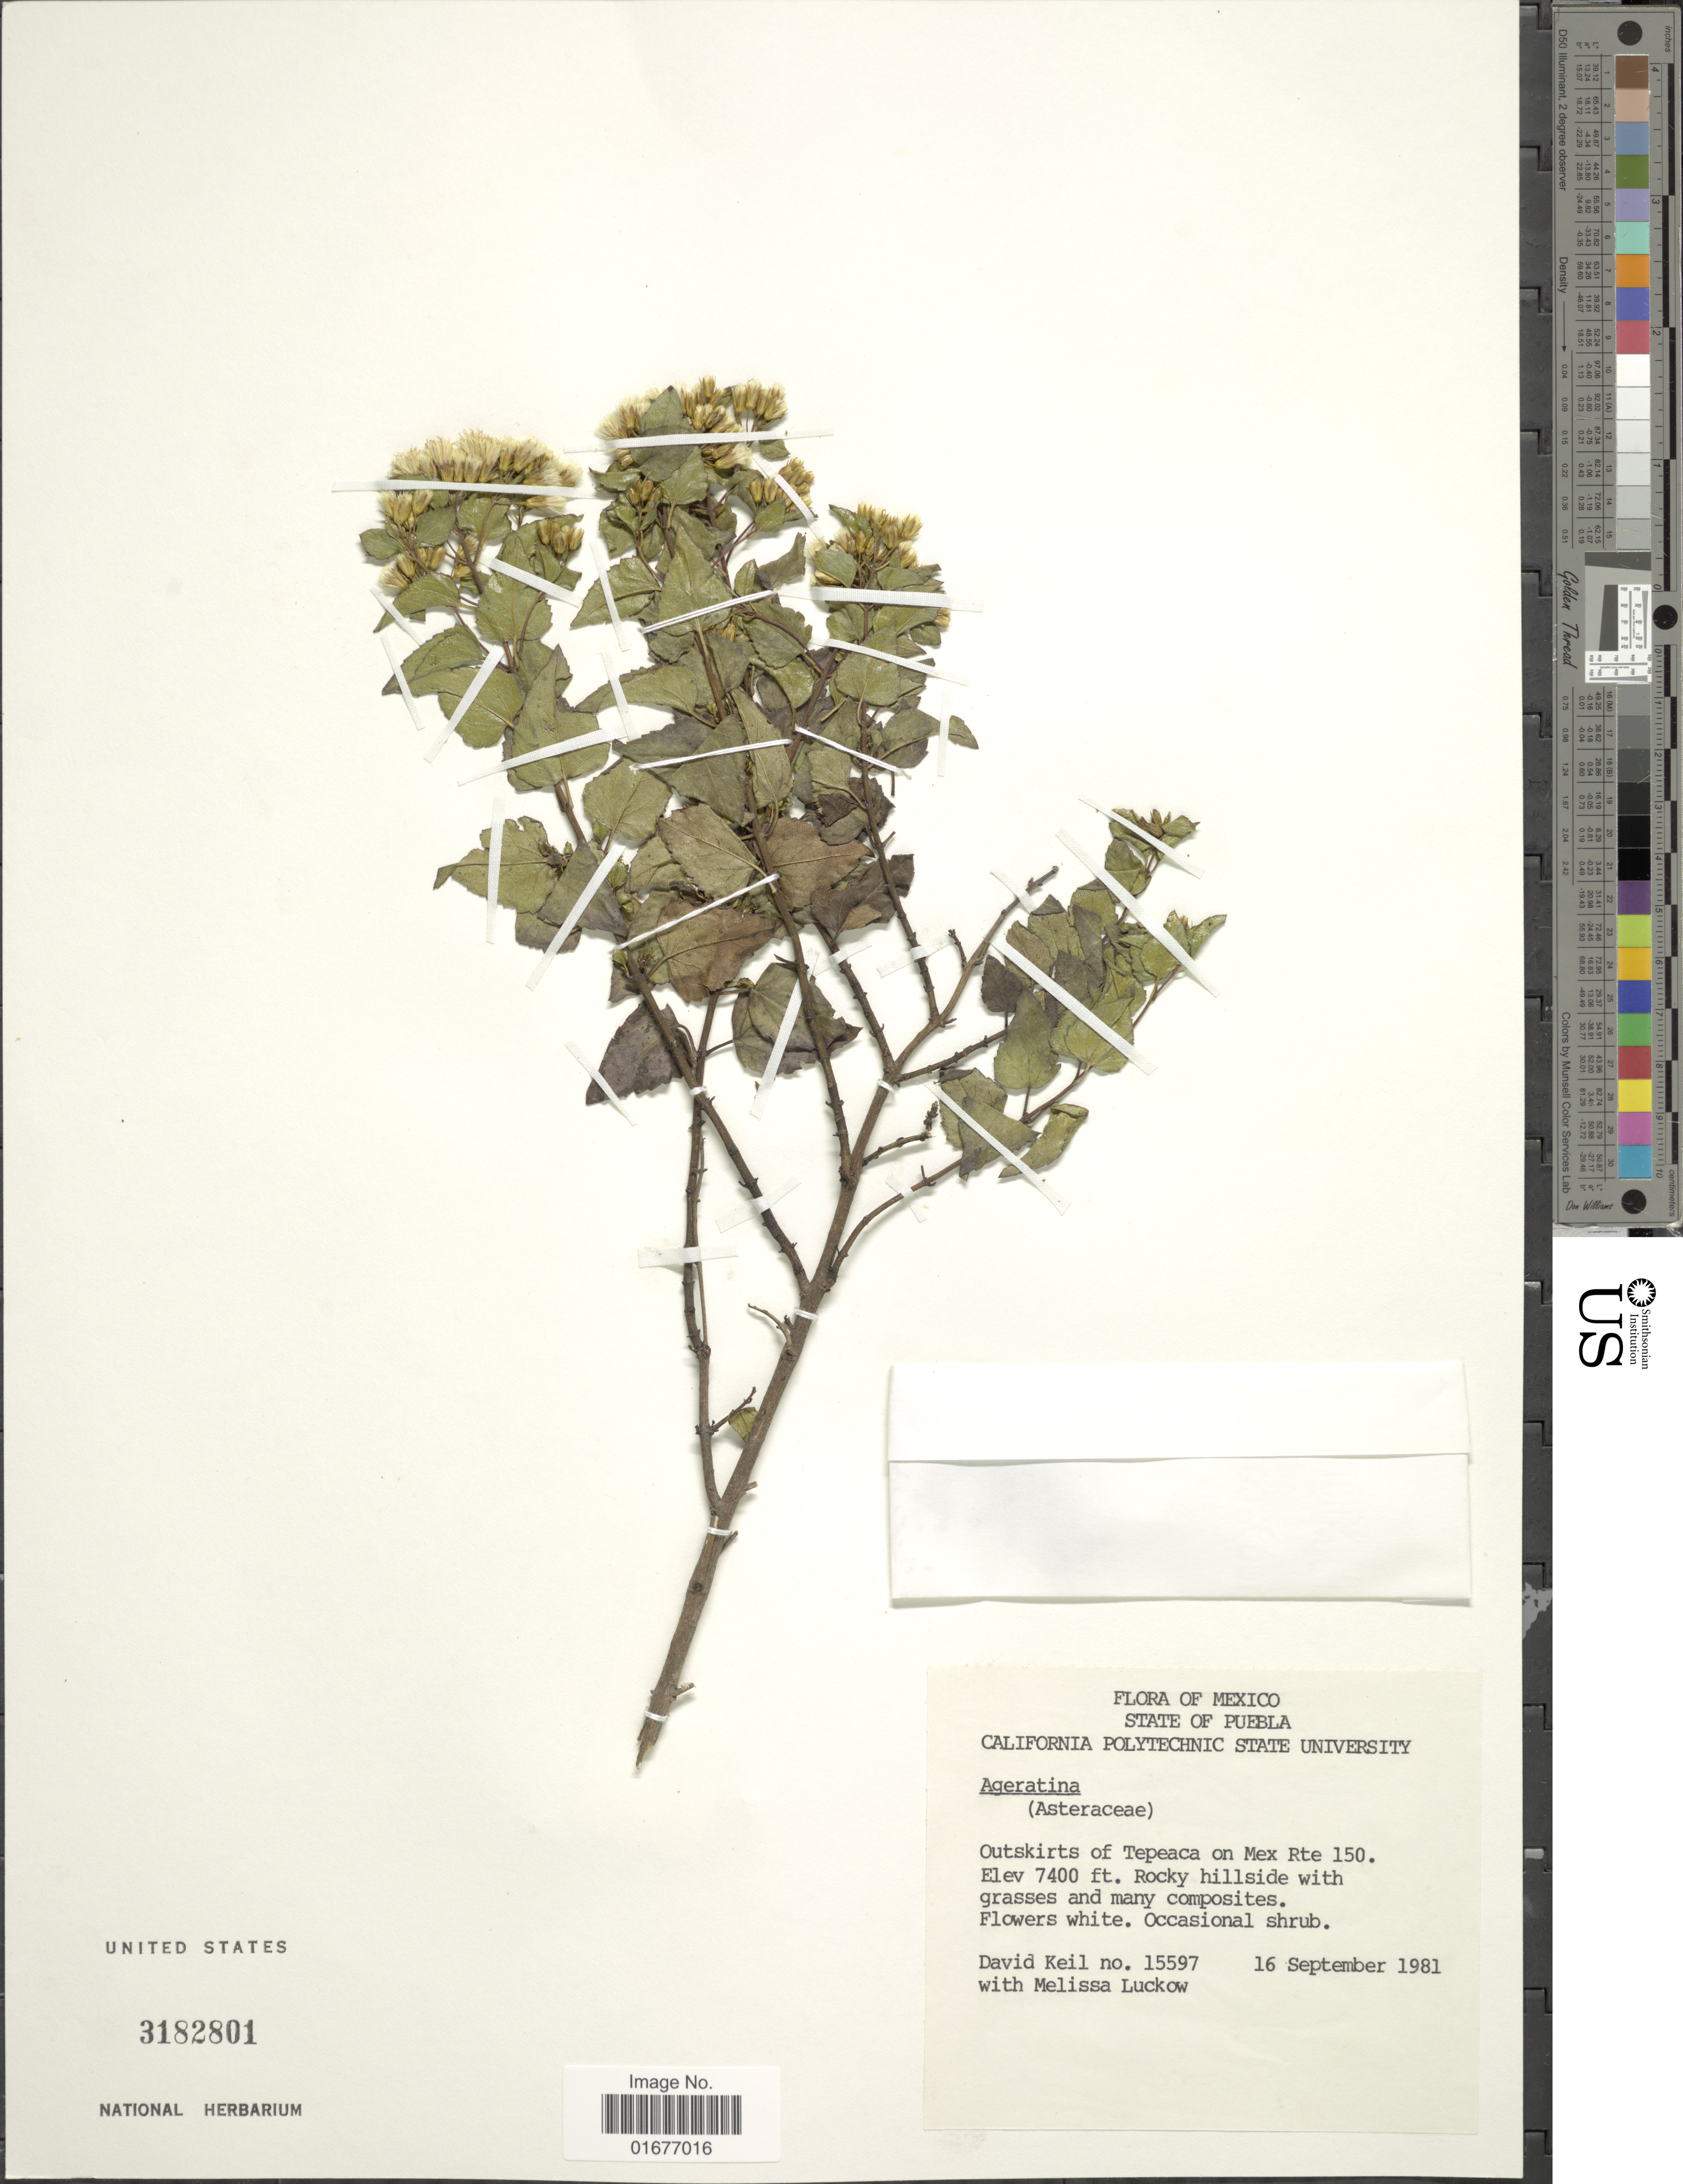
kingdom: Plantae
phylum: Tracheophyta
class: Magnoliopsida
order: Asterales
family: Asteraceae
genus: Ageratina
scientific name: Ageratina sp.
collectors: D. J. Keil & M. A. Luckow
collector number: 15597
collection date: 1981-09-16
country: Mexico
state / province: Puebla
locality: Outskirts of Tepeaca on Mex Rte 150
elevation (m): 2256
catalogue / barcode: US 3182801